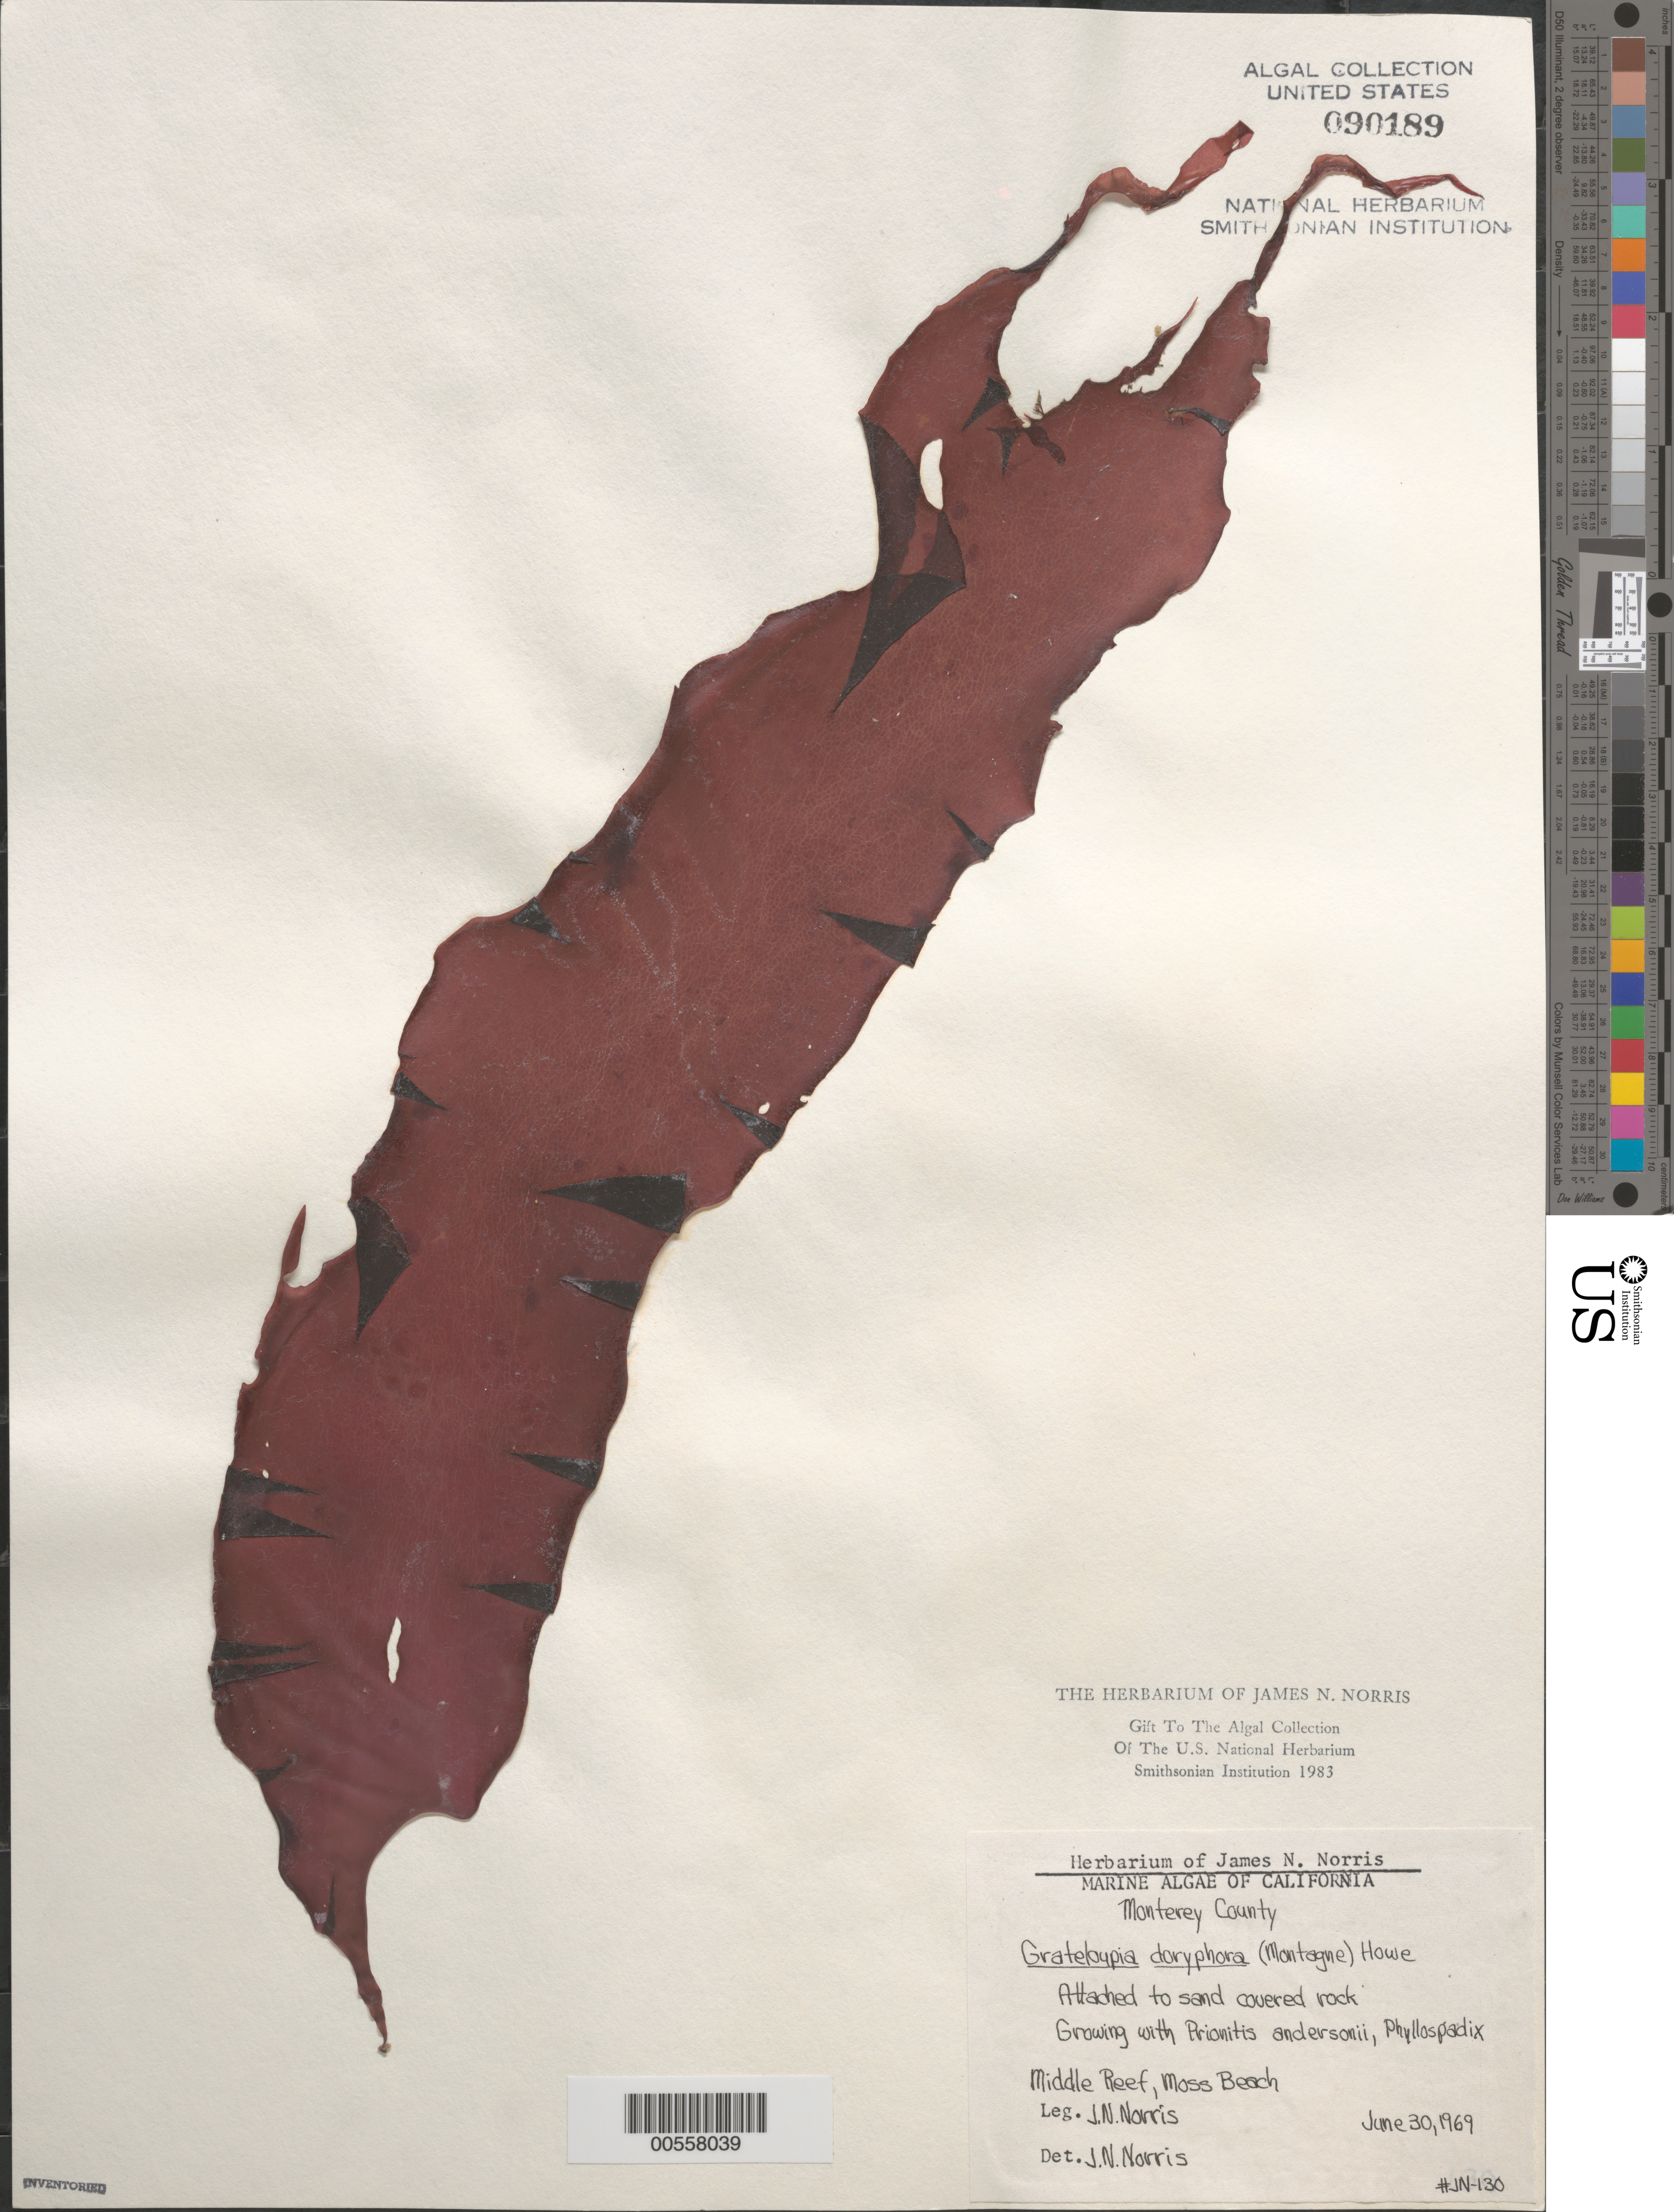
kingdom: Plantae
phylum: Rhodophyta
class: Florideophyceae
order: Halymeniales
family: Halymeniaceae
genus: Grateloupia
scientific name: Grateloupia doryphora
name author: (Mont.) Howe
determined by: Norris, James N.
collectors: J. N. Norris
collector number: JN-130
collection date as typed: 30 Jun 1969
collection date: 1969-06-30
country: United States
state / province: California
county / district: Monterey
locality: Middle reef of Moss Beach, Pacific Grove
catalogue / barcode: US 90189